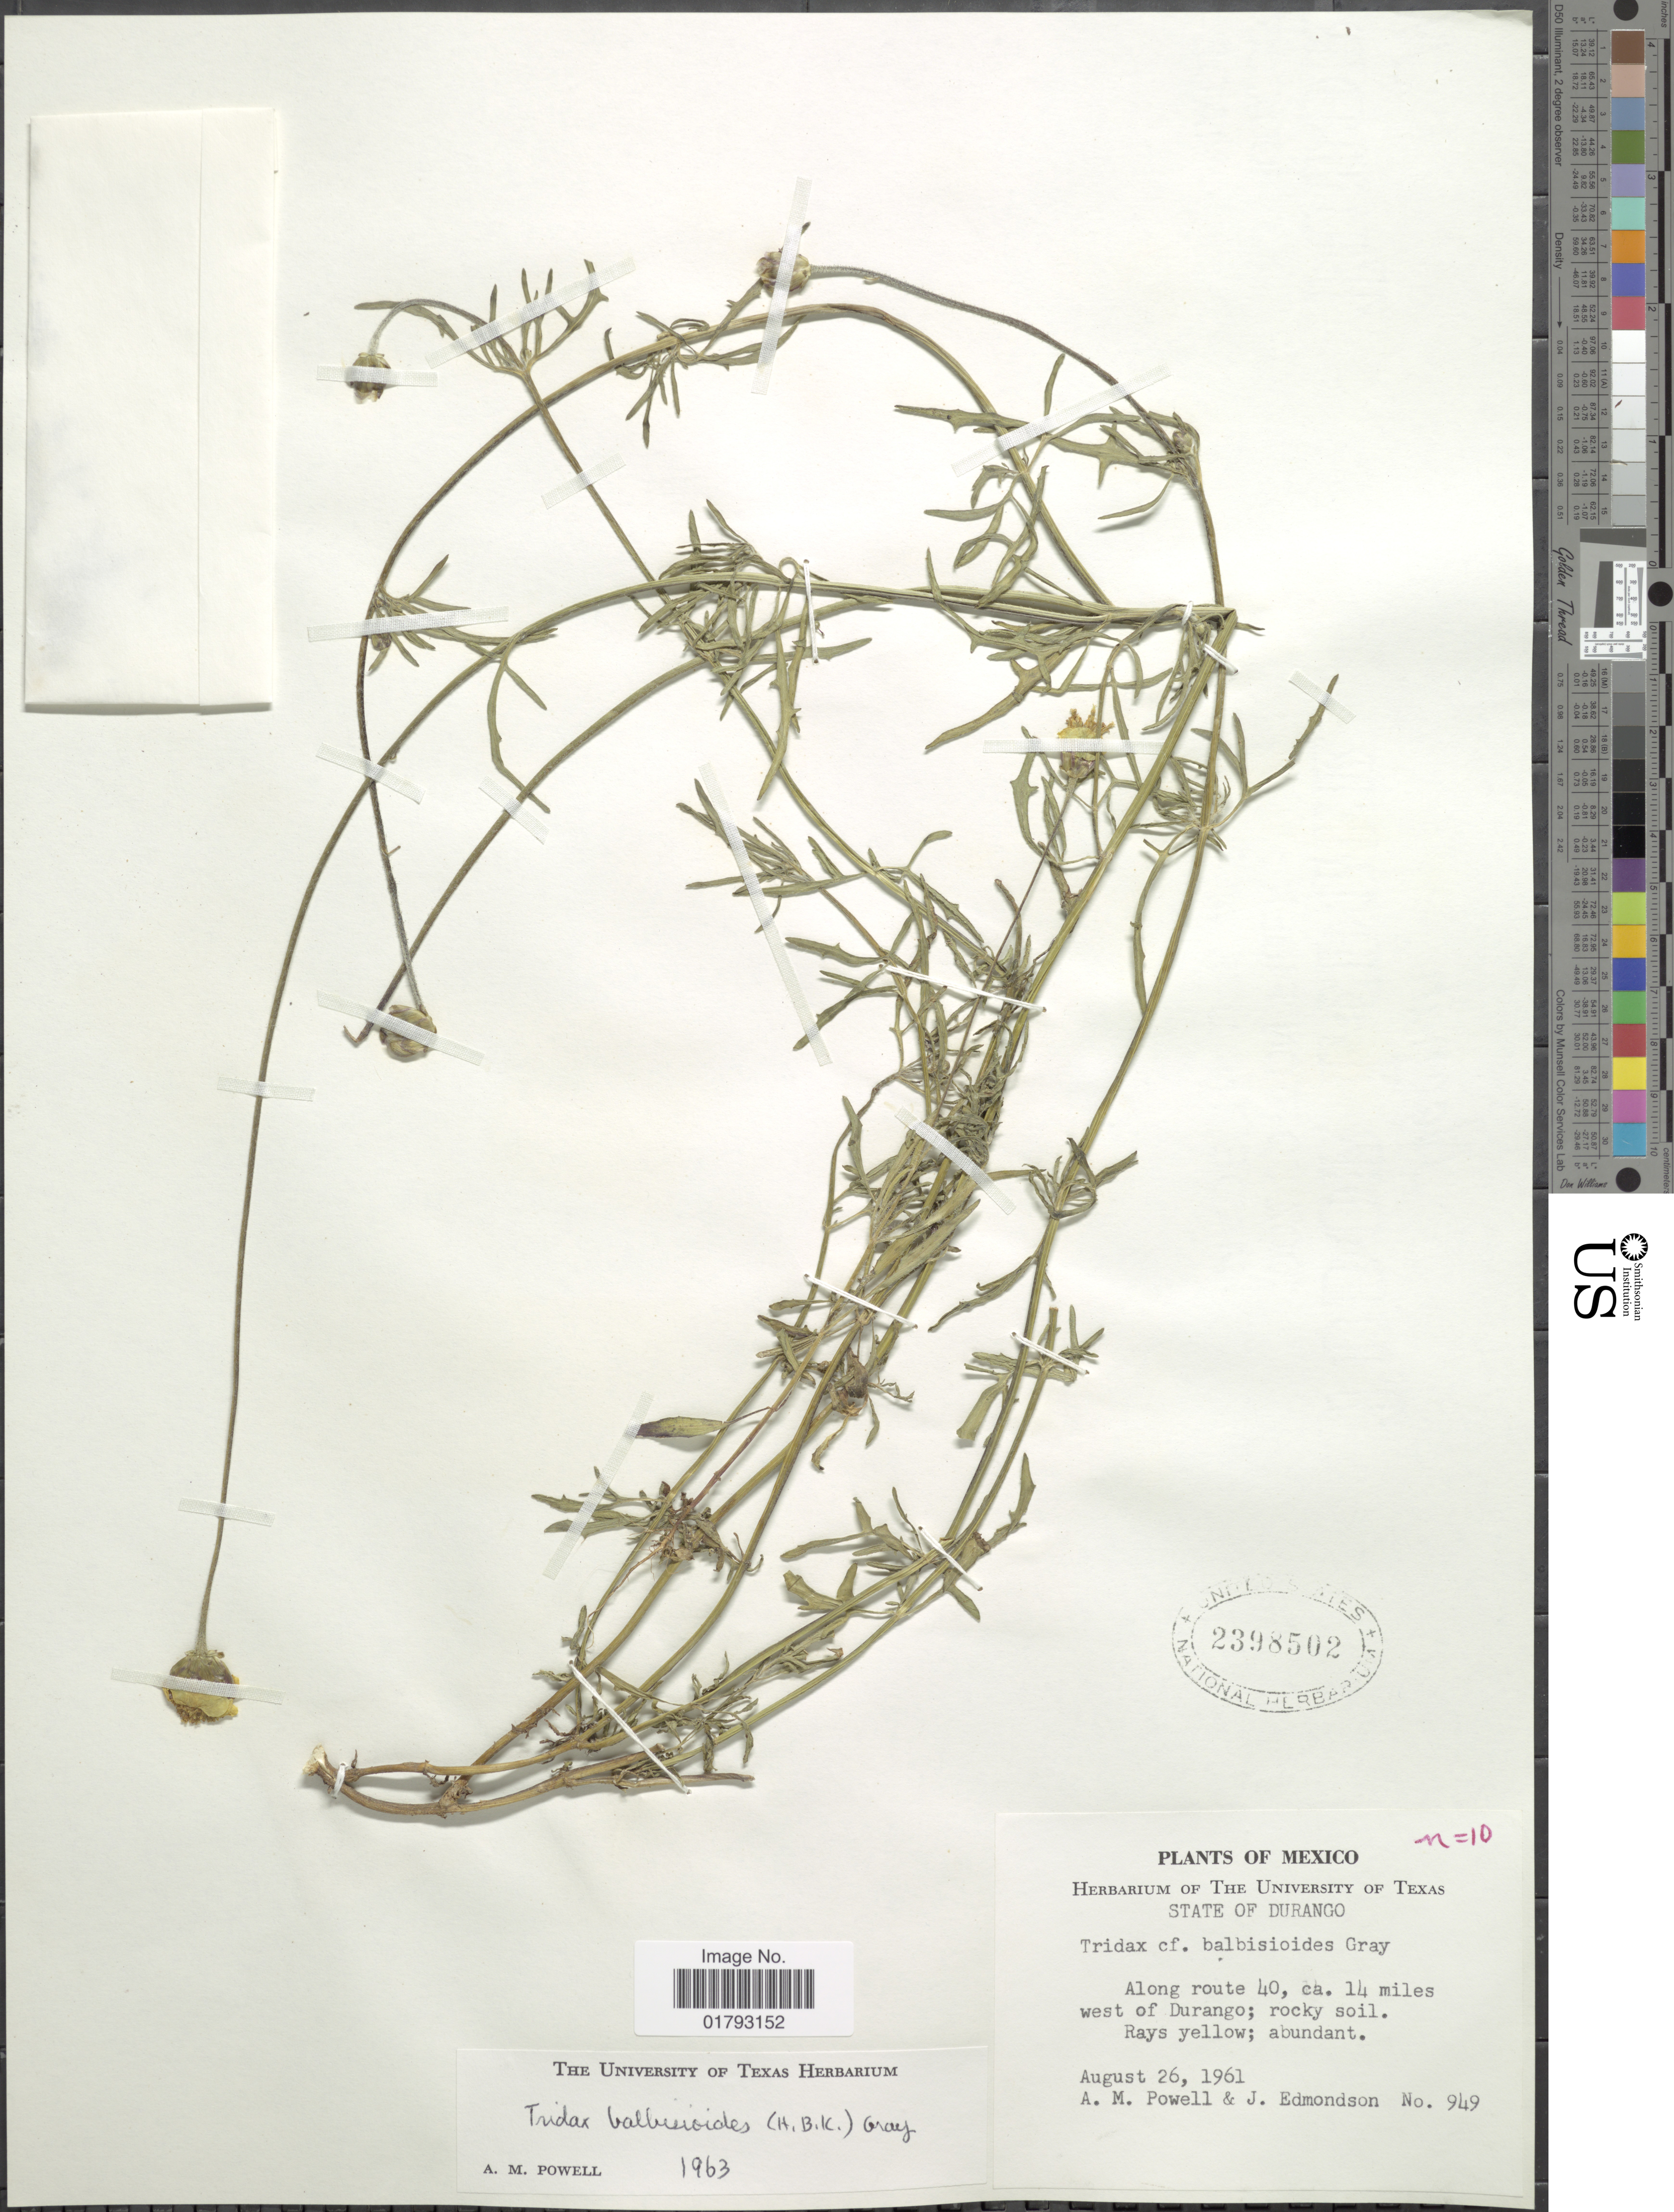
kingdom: Plantae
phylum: Tracheophyta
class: Magnoliopsida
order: Asterales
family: Asteraceae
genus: Tridax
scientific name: Tridax balbisioides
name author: (Kunth) A. Gray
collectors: A. M. Powell & J. Edmondson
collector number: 949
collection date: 1961-08-26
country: Mexico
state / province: Durango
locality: State of Durango. along route 40, ca. 14 miles west of Durango.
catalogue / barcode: US 2398502